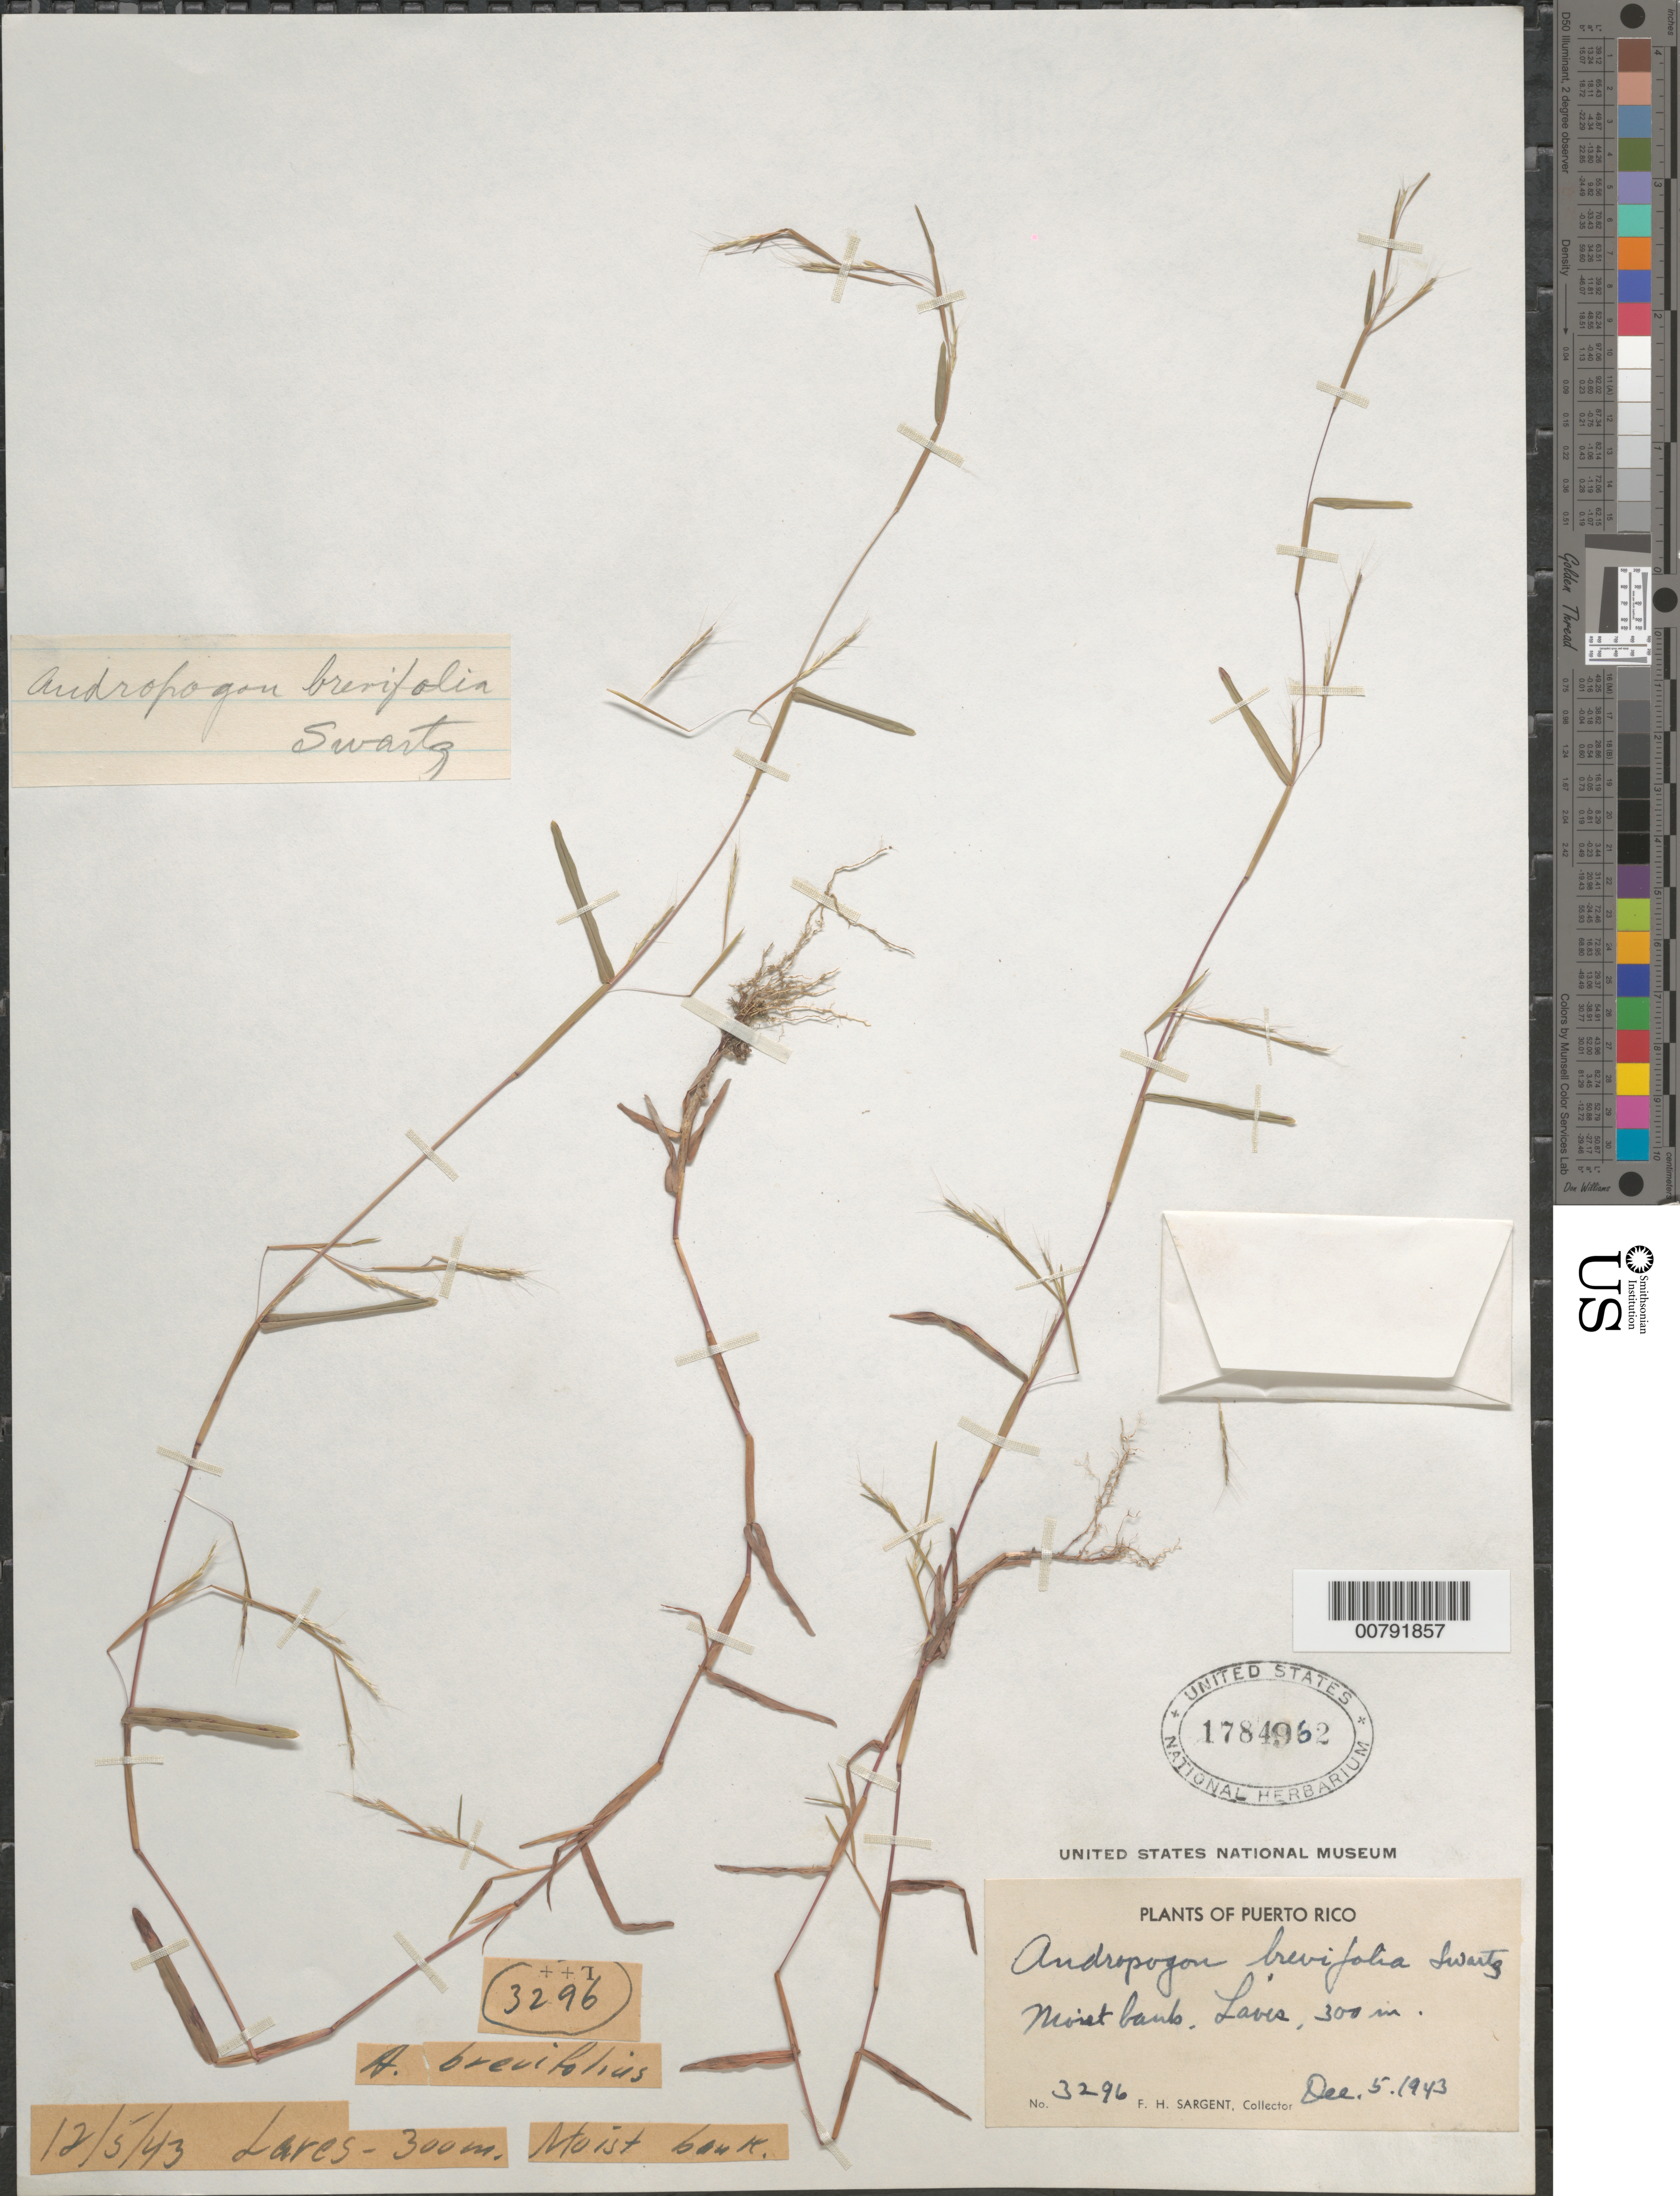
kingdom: Plantae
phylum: Tracheophyta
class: Liliopsida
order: Poales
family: Poaceae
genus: Schizachyrium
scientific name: Schizachyrium brevifolium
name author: (Sw.) Nees ex Büse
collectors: F. H. Sargent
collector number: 3296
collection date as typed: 05 Dec 1943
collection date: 1943-12-05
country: Puerto Rico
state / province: Lares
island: Puerto Rico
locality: Lares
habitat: Moist bank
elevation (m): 300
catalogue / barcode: US 1784962